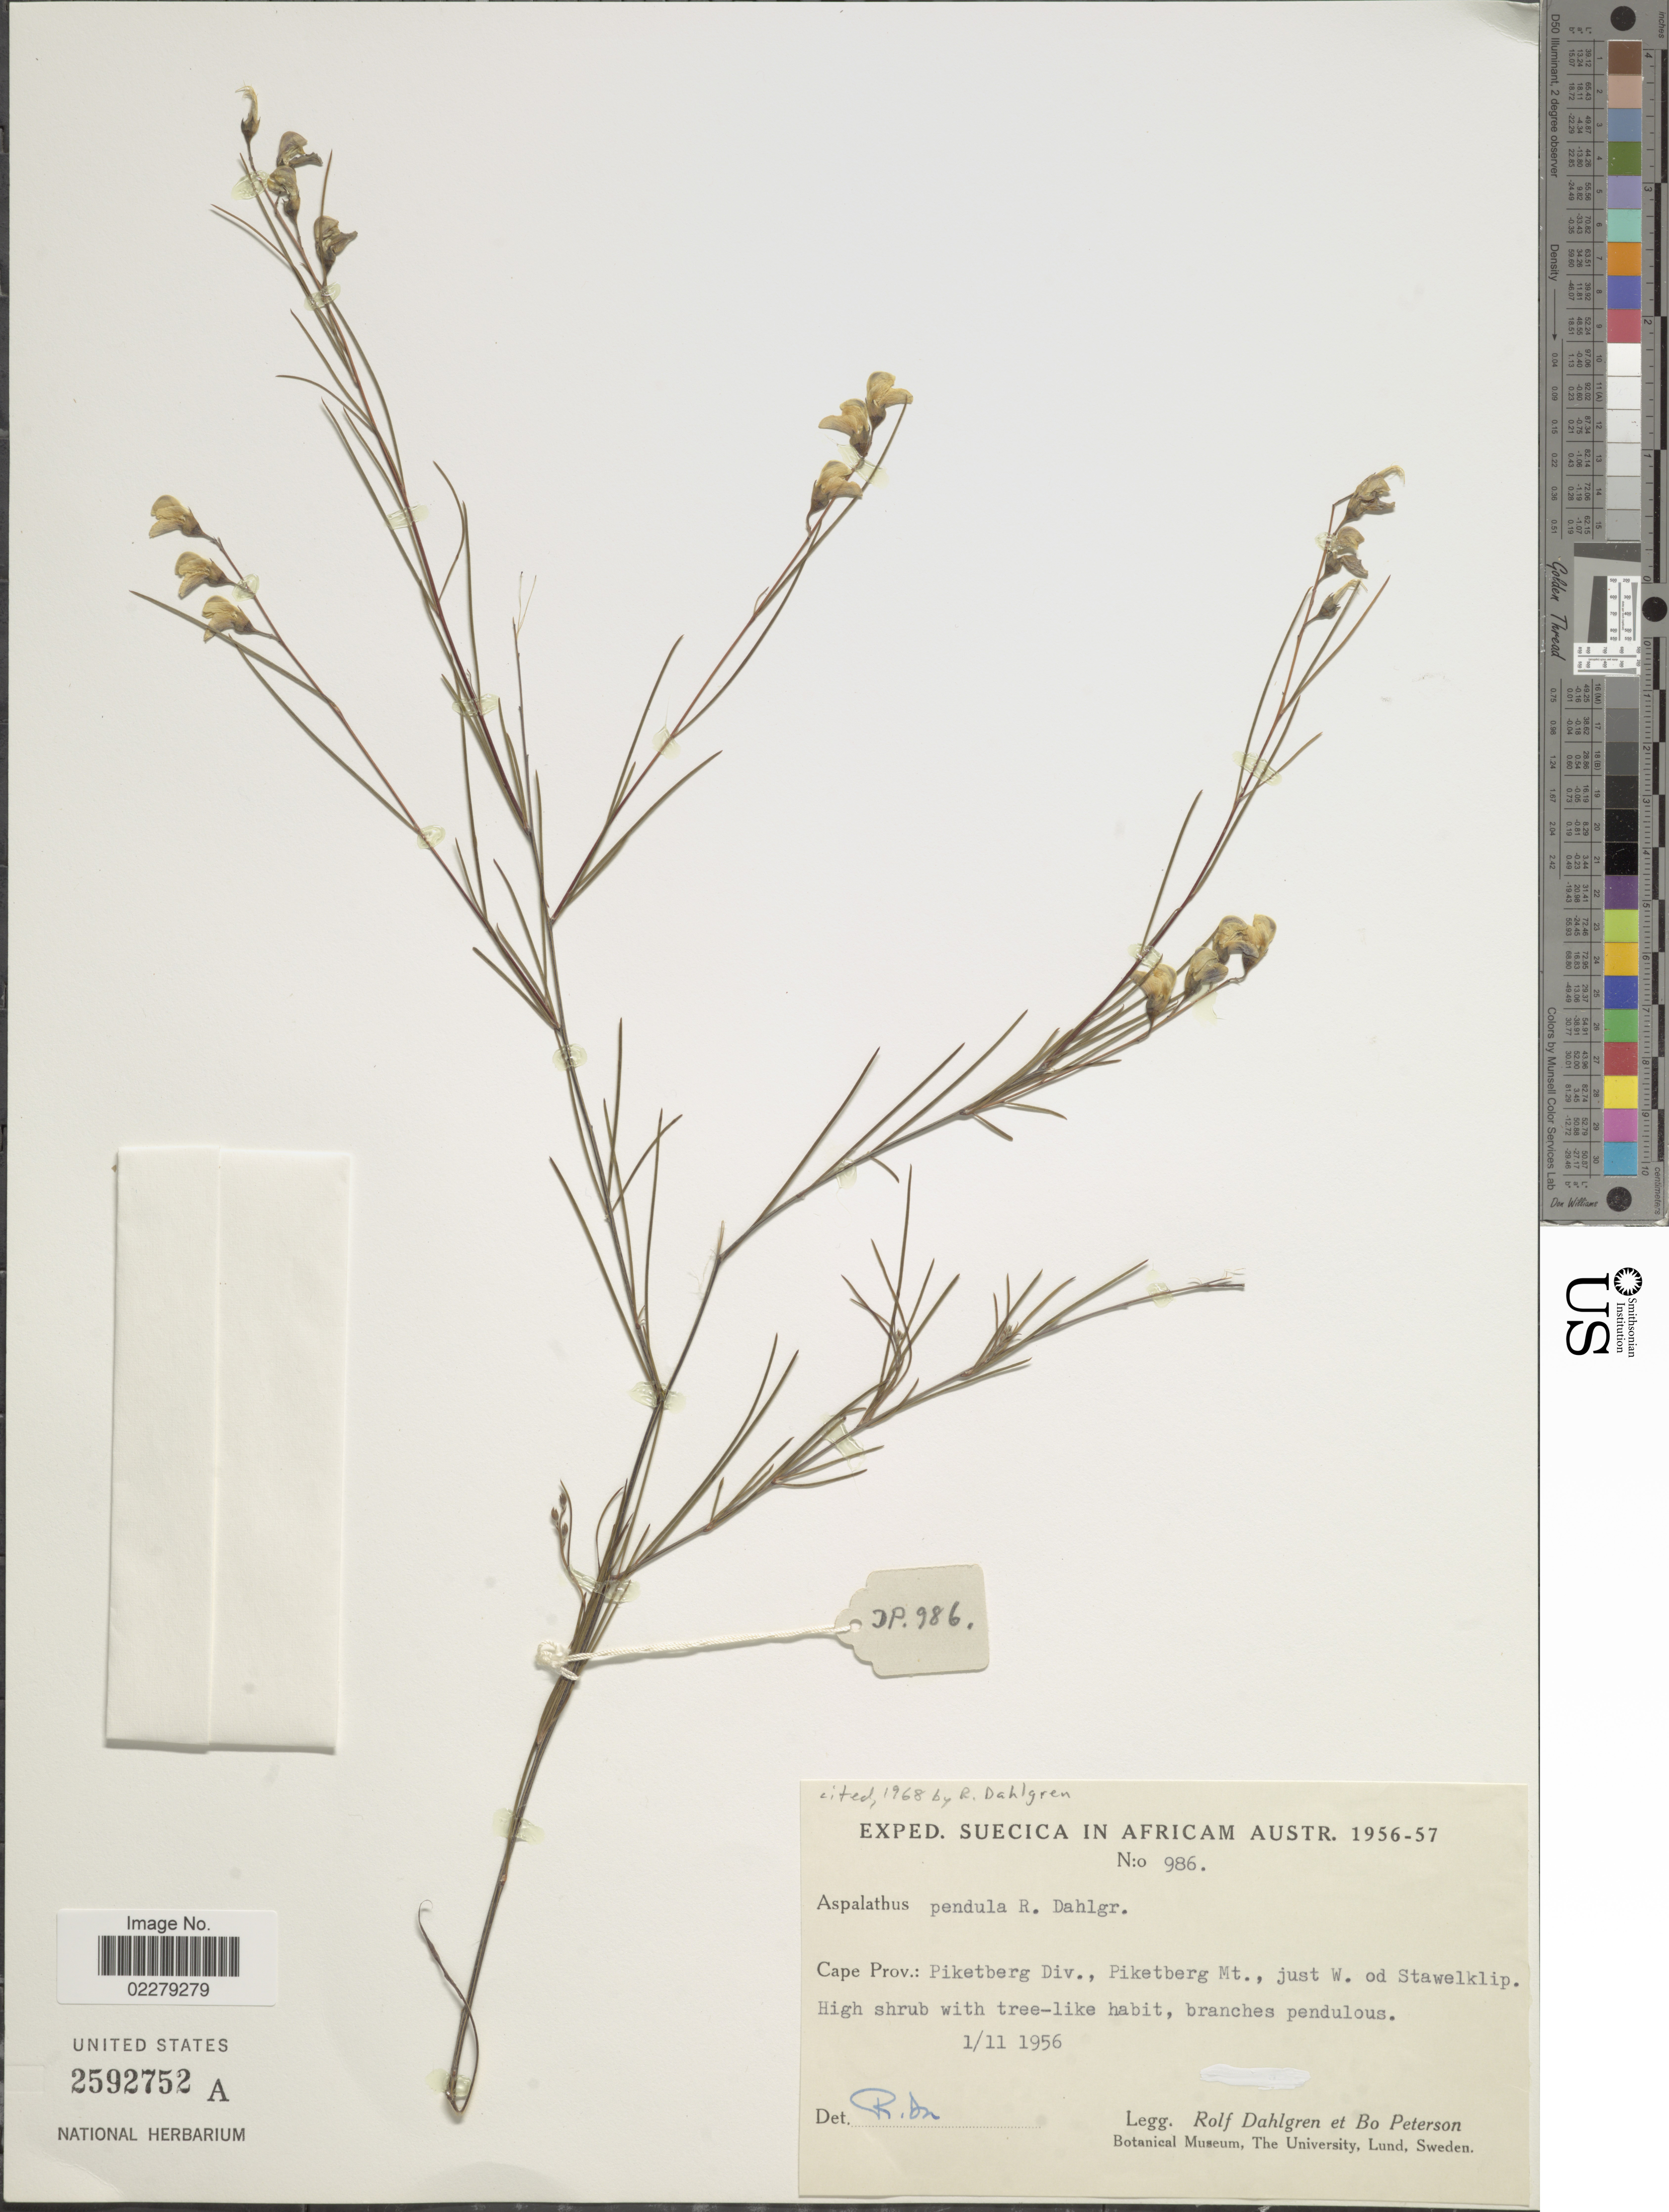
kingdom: Plantae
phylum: Tracheophyta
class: Magnoliopsida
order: Fabales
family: Fabaceae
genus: Aspalathus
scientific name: Aspalathus pendula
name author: R. Dahlgren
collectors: R. Dahlgren & B. H. Peterson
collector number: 986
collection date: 1956-11-01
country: South Africa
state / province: Western Cape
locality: Piketberg Div., Piketberg Mt., just W. of Stawelklip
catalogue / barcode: US 2592752A